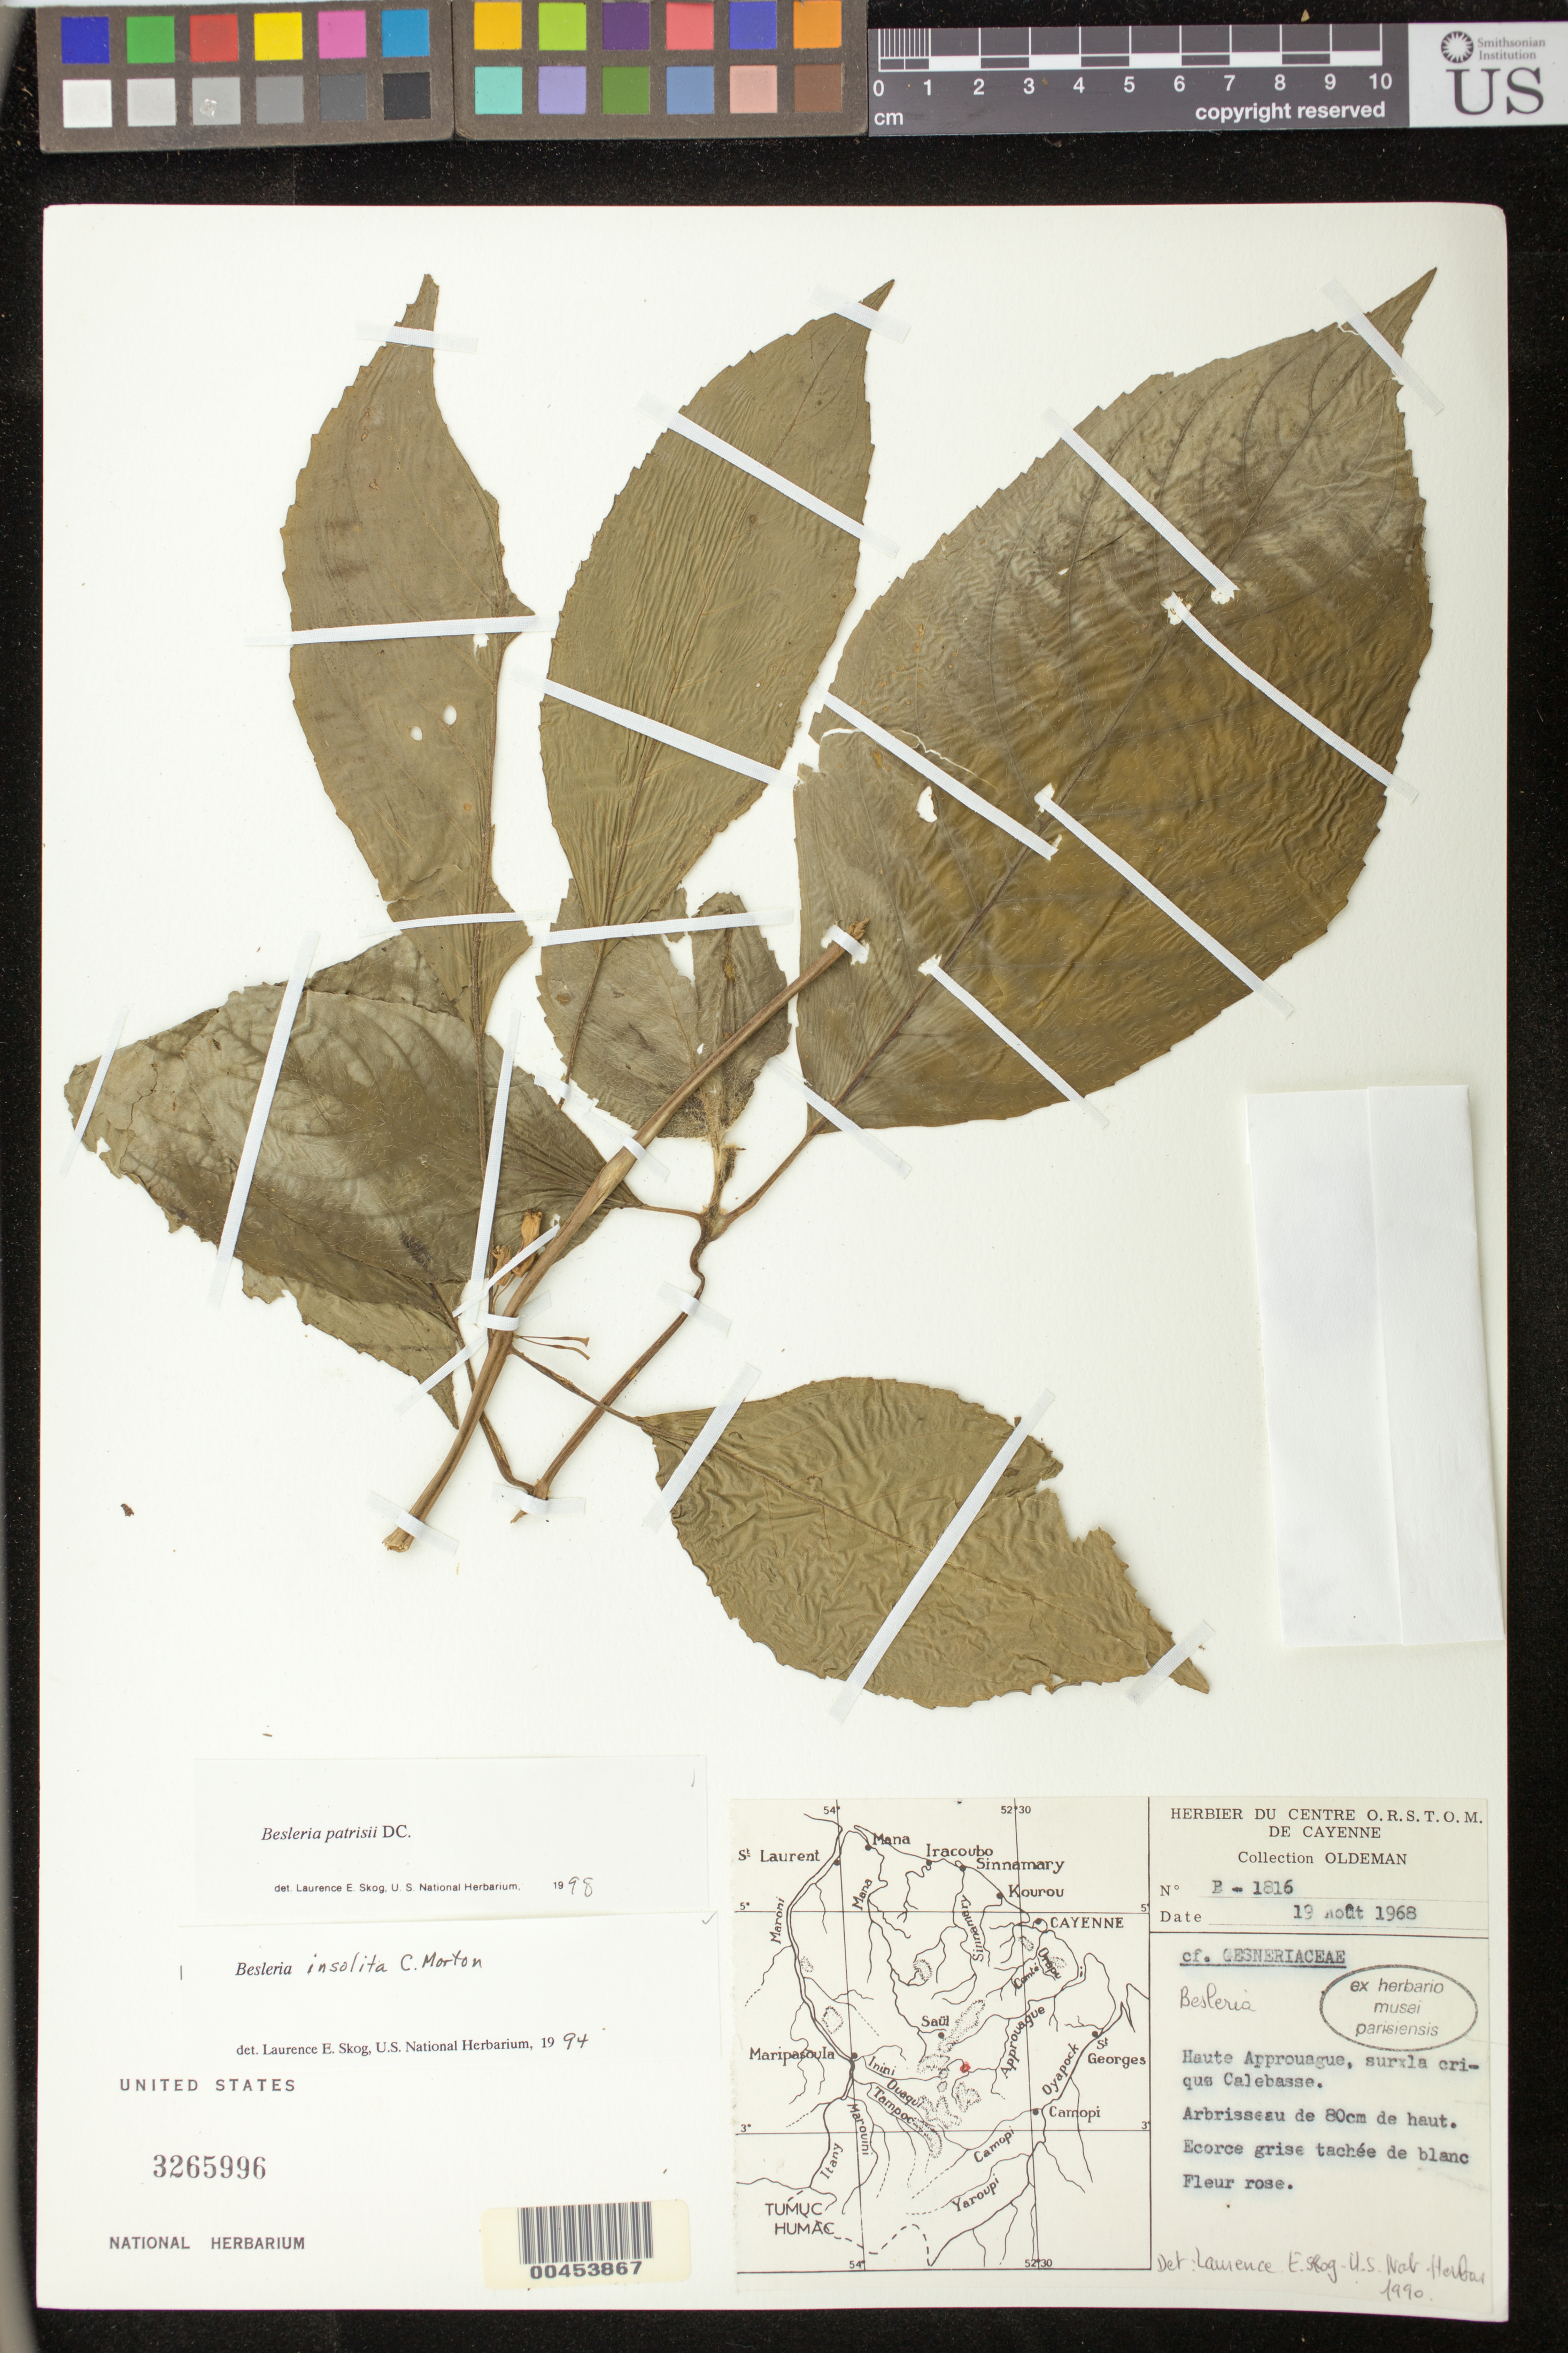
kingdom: Plantae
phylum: Tracheophyta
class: Magnoliopsida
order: Lamiales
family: Gesneriaceae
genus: Besleria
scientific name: Besleria patrisii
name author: DC.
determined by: Skog, Laurence E.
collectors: R. Oldeman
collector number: B- 1816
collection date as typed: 19 Aug 1968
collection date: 1968-08-19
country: French Guiana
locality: Haute Approuague, sur la crique Calebasse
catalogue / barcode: US 3265996